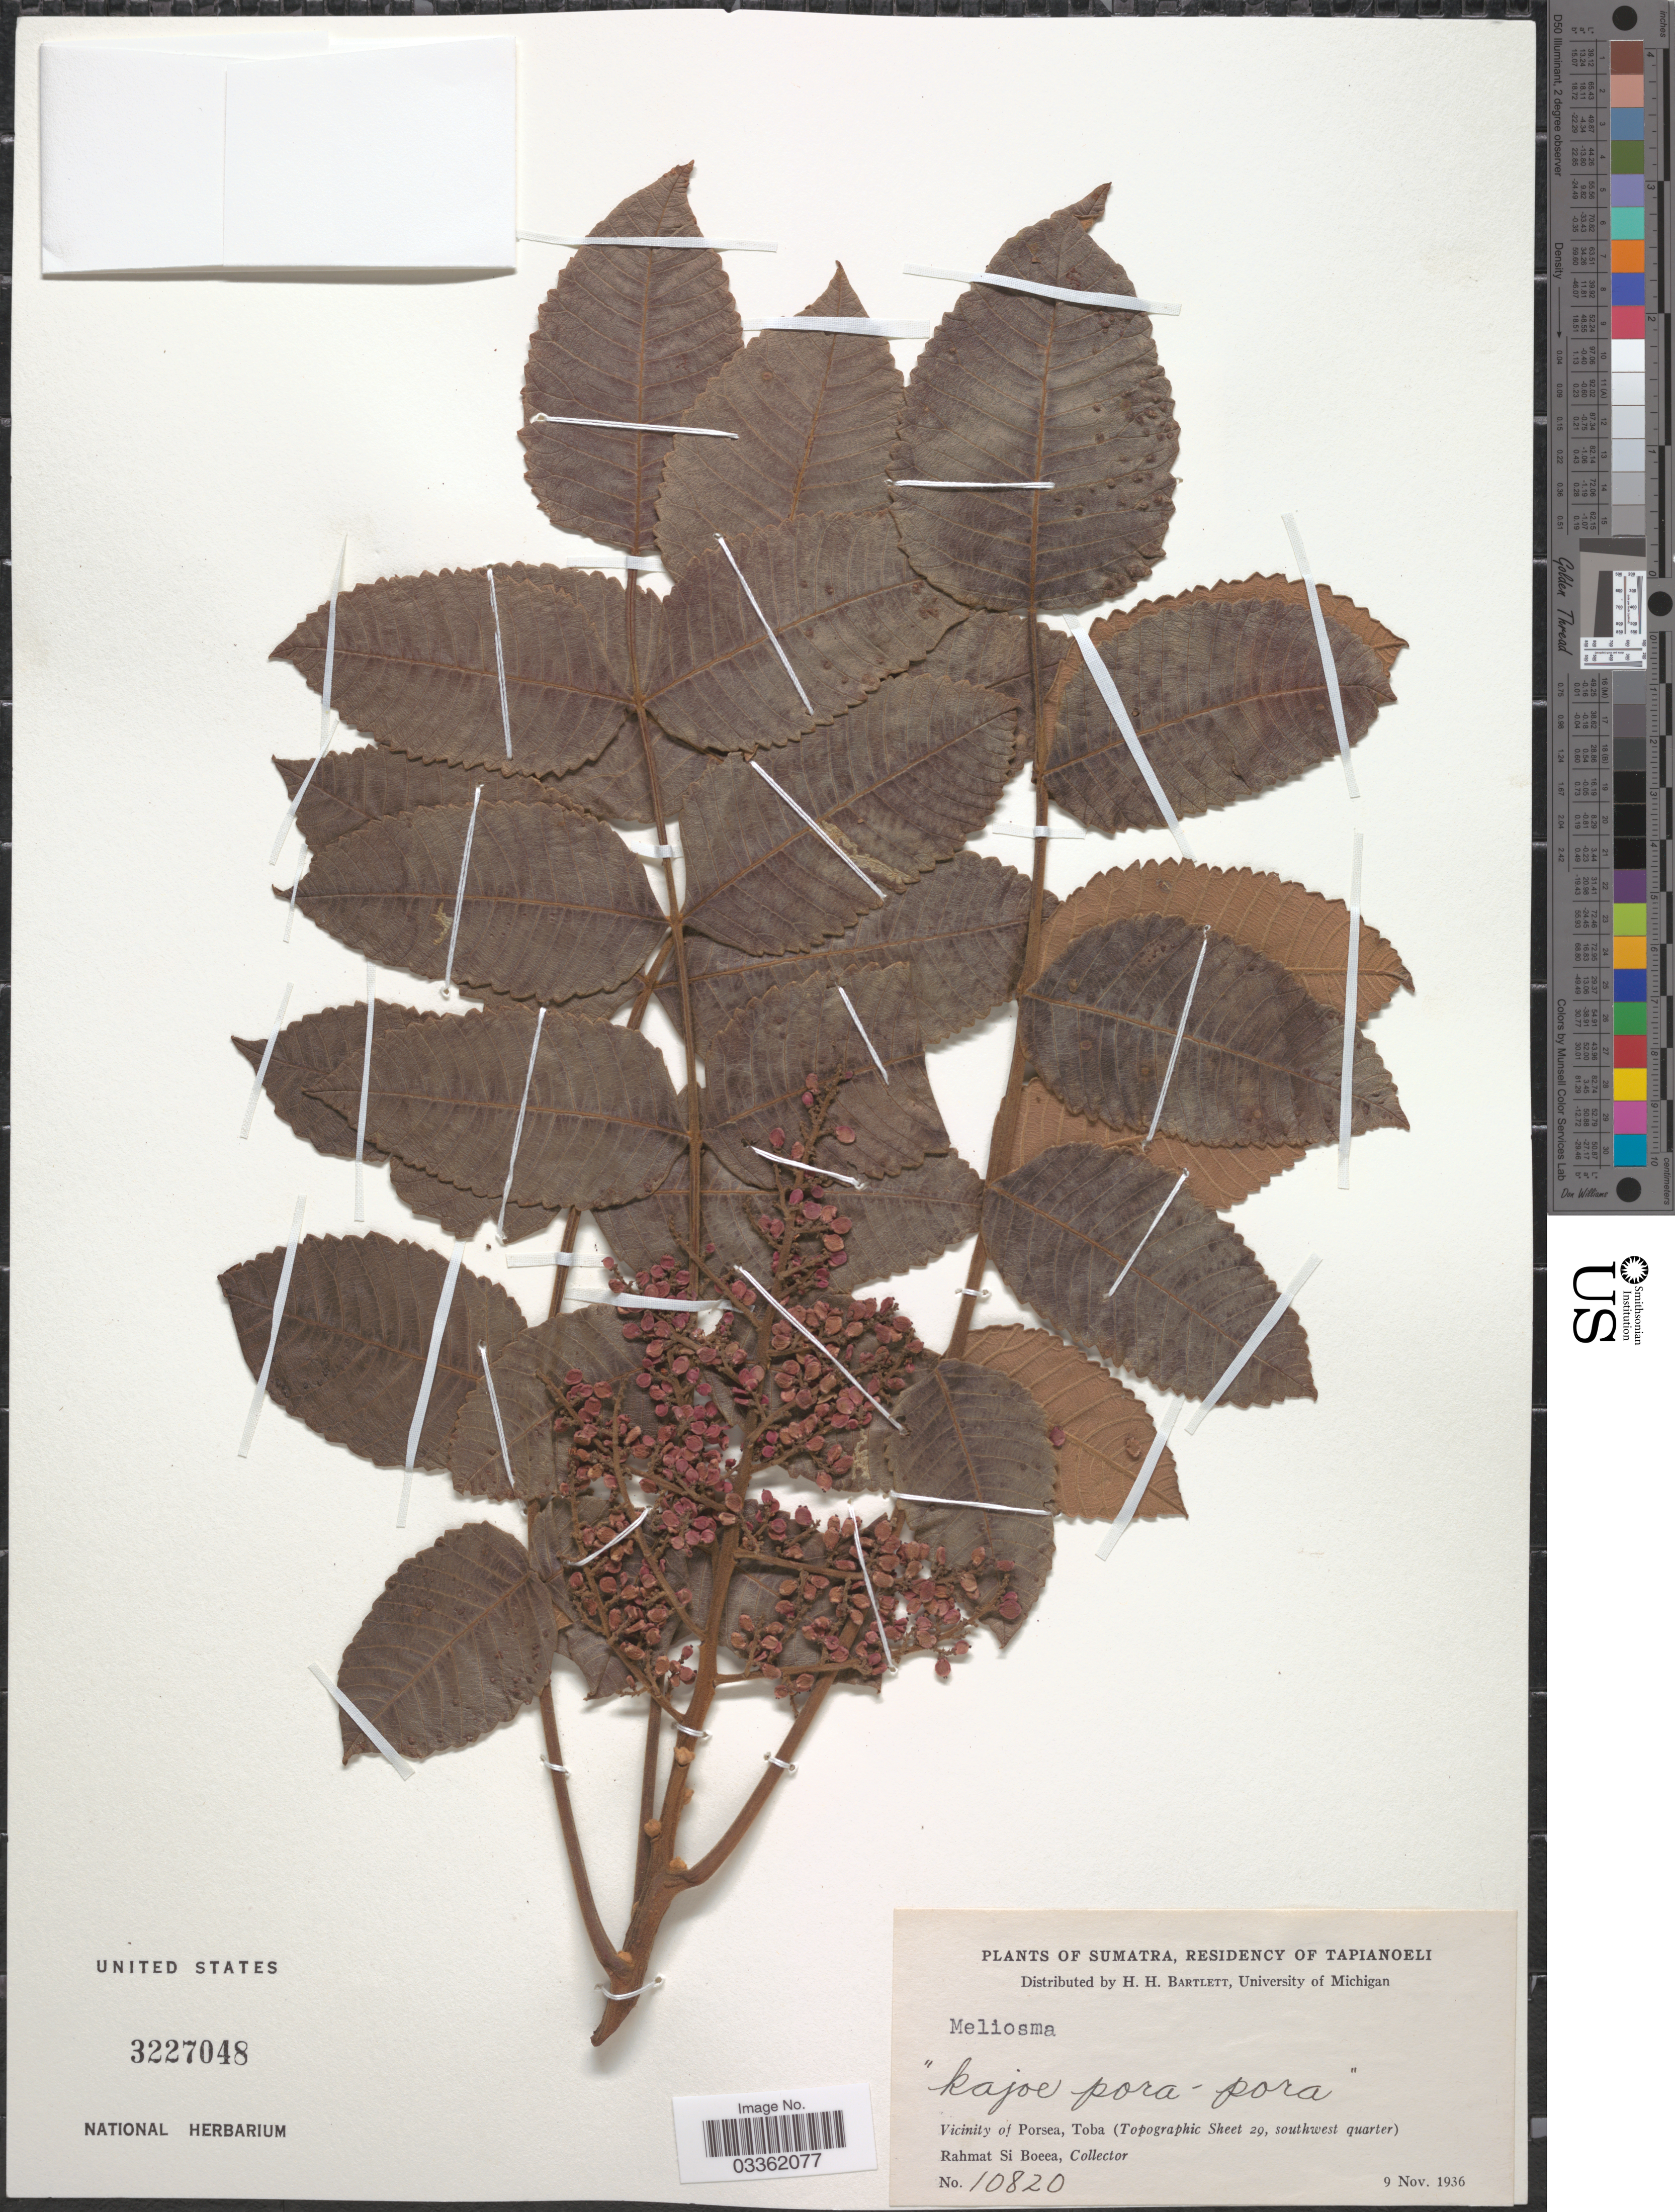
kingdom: Plantae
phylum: Tracheophyta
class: Magnoliopsida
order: Proteales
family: Sabiaceae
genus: Meliosma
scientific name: Meliosma sp.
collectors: Rahmat Si Boeea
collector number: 10820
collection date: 1936-11-09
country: Indonesia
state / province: Sumatra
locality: Residency of Tapianoeli. Vicinity of Porsea, Toba (Topographic Sheet 29, southwest quarter).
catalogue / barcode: US 3227048